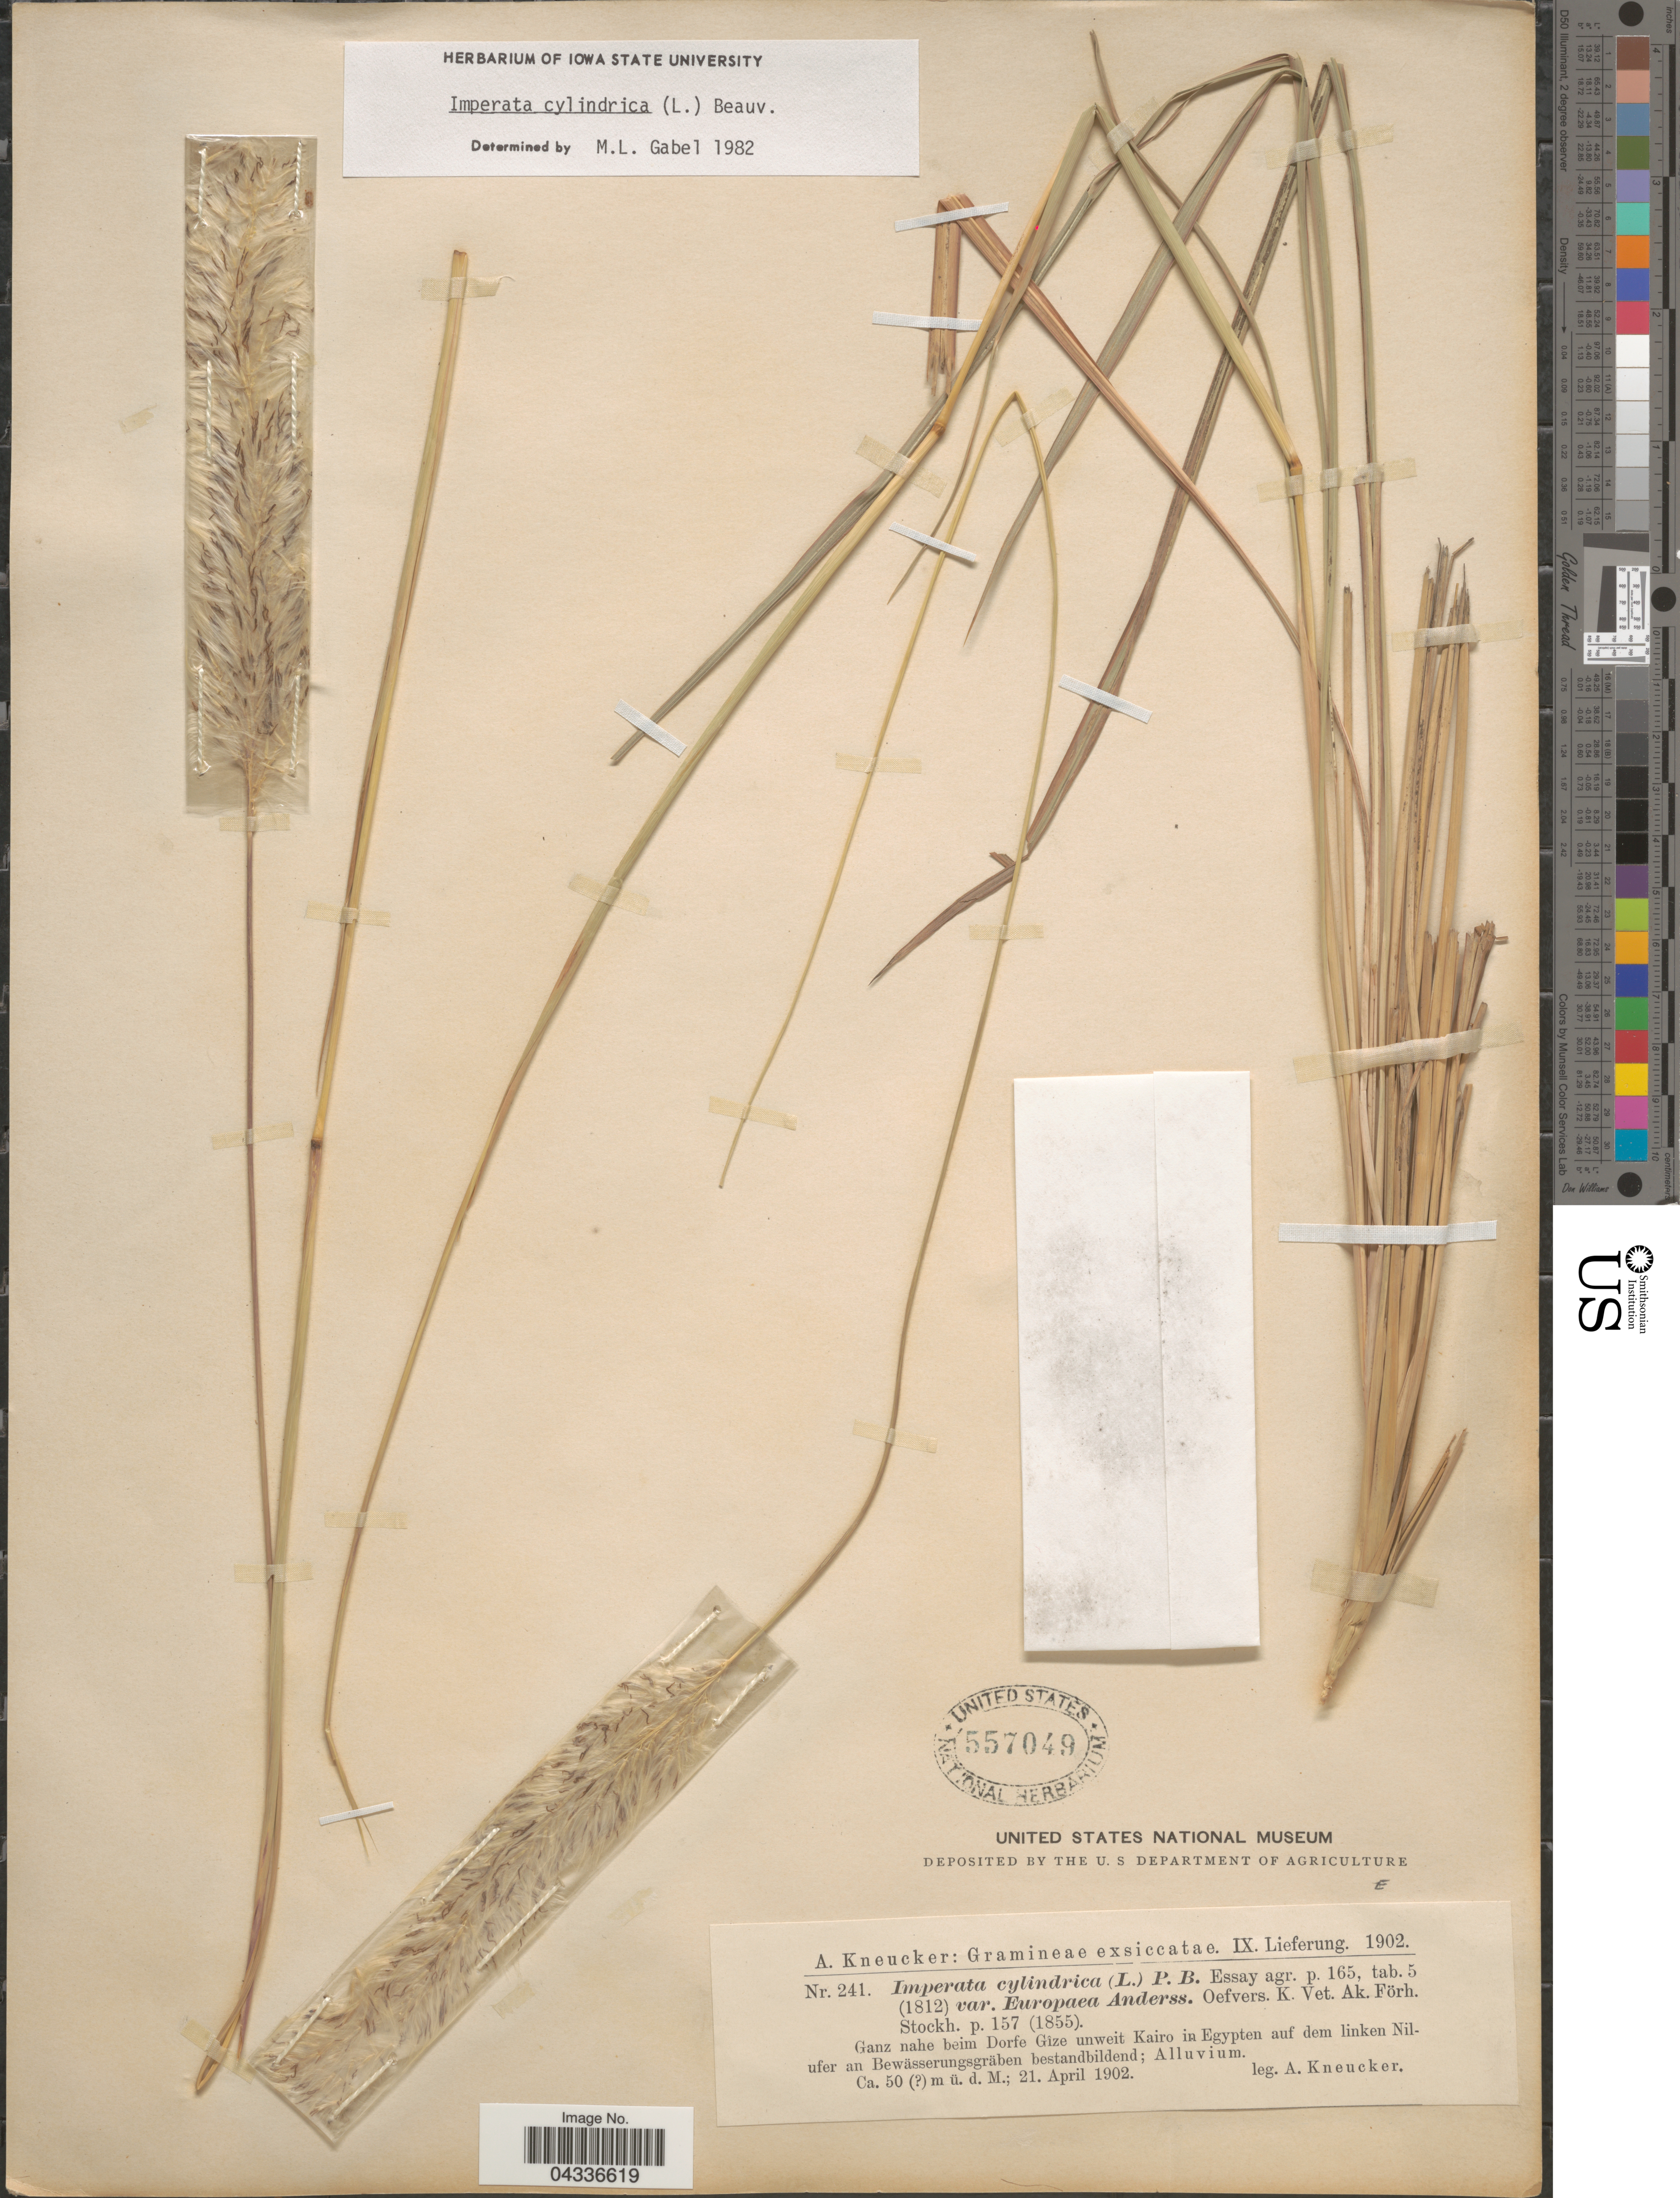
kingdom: Plantae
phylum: Tracheophyta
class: Liliopsida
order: Poales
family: Poaceae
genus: Imperata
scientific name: Imperata cylindrica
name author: (L.) P. Beauv.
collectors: A. Kneucker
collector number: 241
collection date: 1902-04-21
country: Egypt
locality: Ganz nahe beim Dorfe Gîze unweit Kairo in Egypten auf dem linken Nilufer an Bewässerungsgräben bestandbildend.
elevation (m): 50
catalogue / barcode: US 557049